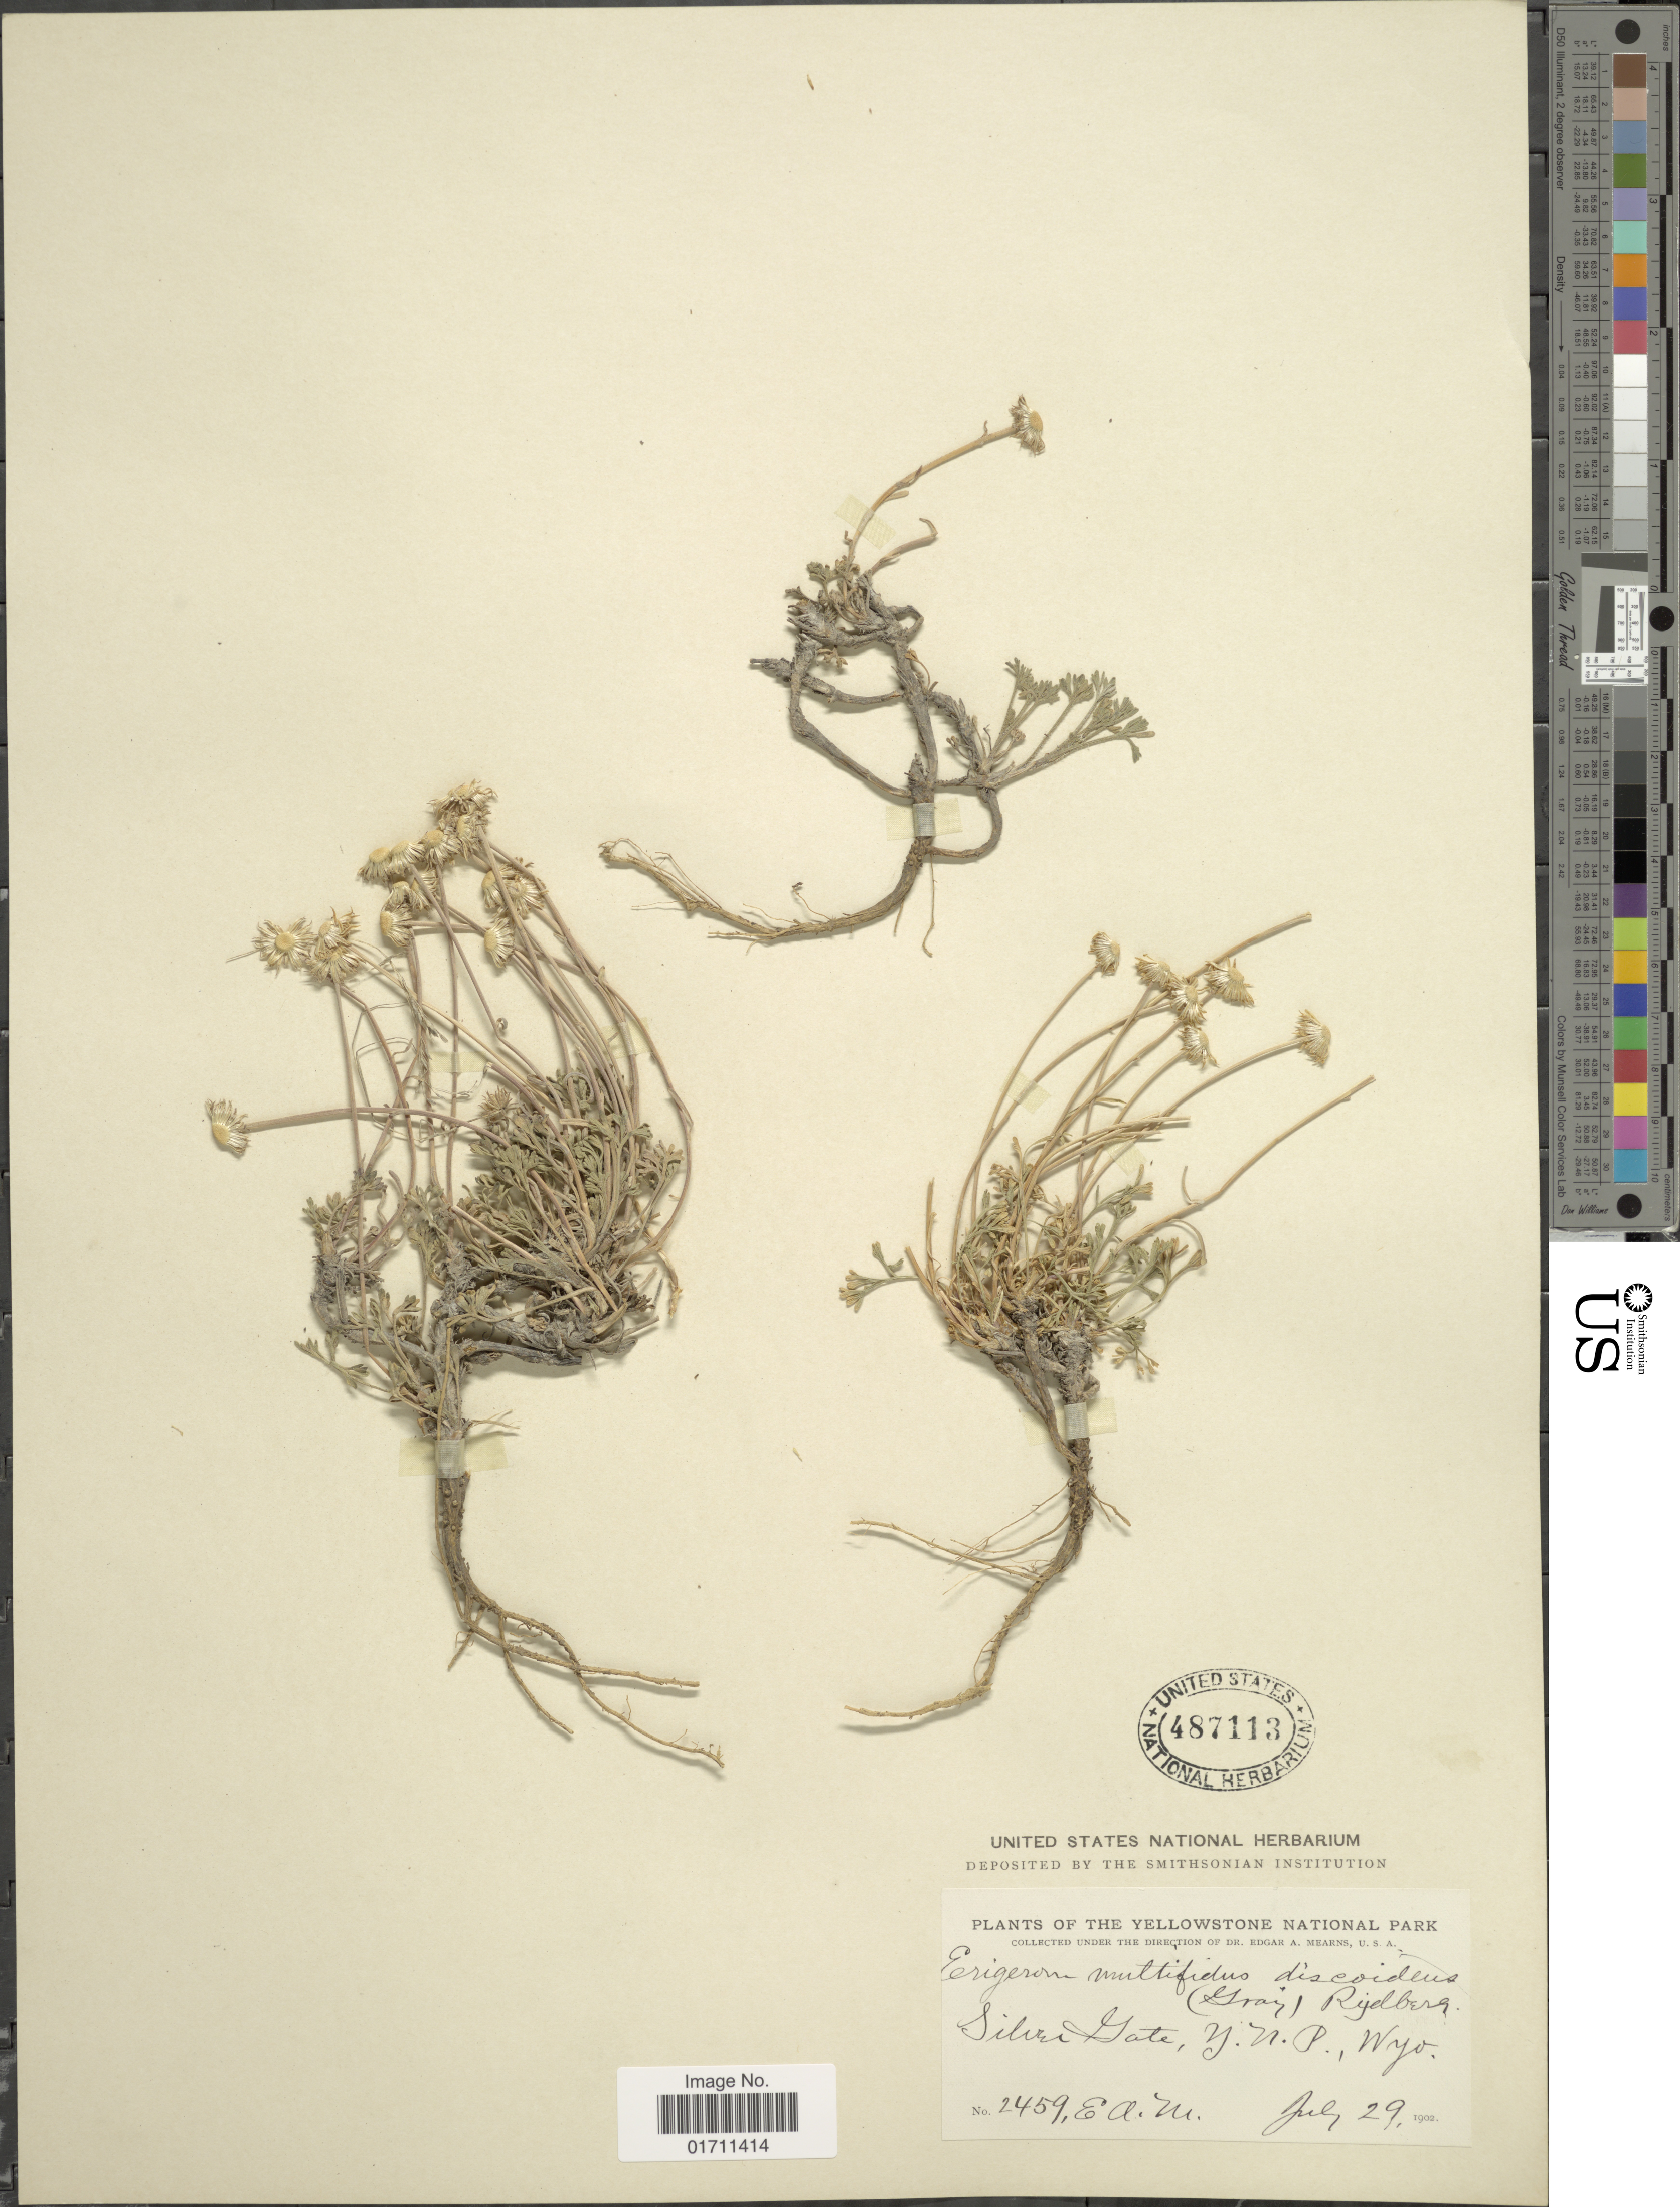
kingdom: Plantae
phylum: Tracheophyta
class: Magnoliopsida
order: Asterales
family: Asteraceae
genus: Erigeron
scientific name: Erigeron compositus subsp. discoideus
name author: (A. Gray) Piper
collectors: E. A. Mearns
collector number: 2459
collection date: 1902-07-29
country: United States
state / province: Wyoming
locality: The Yellowstone National Park, Silver Gate, Y.N.P.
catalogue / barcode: US 487113